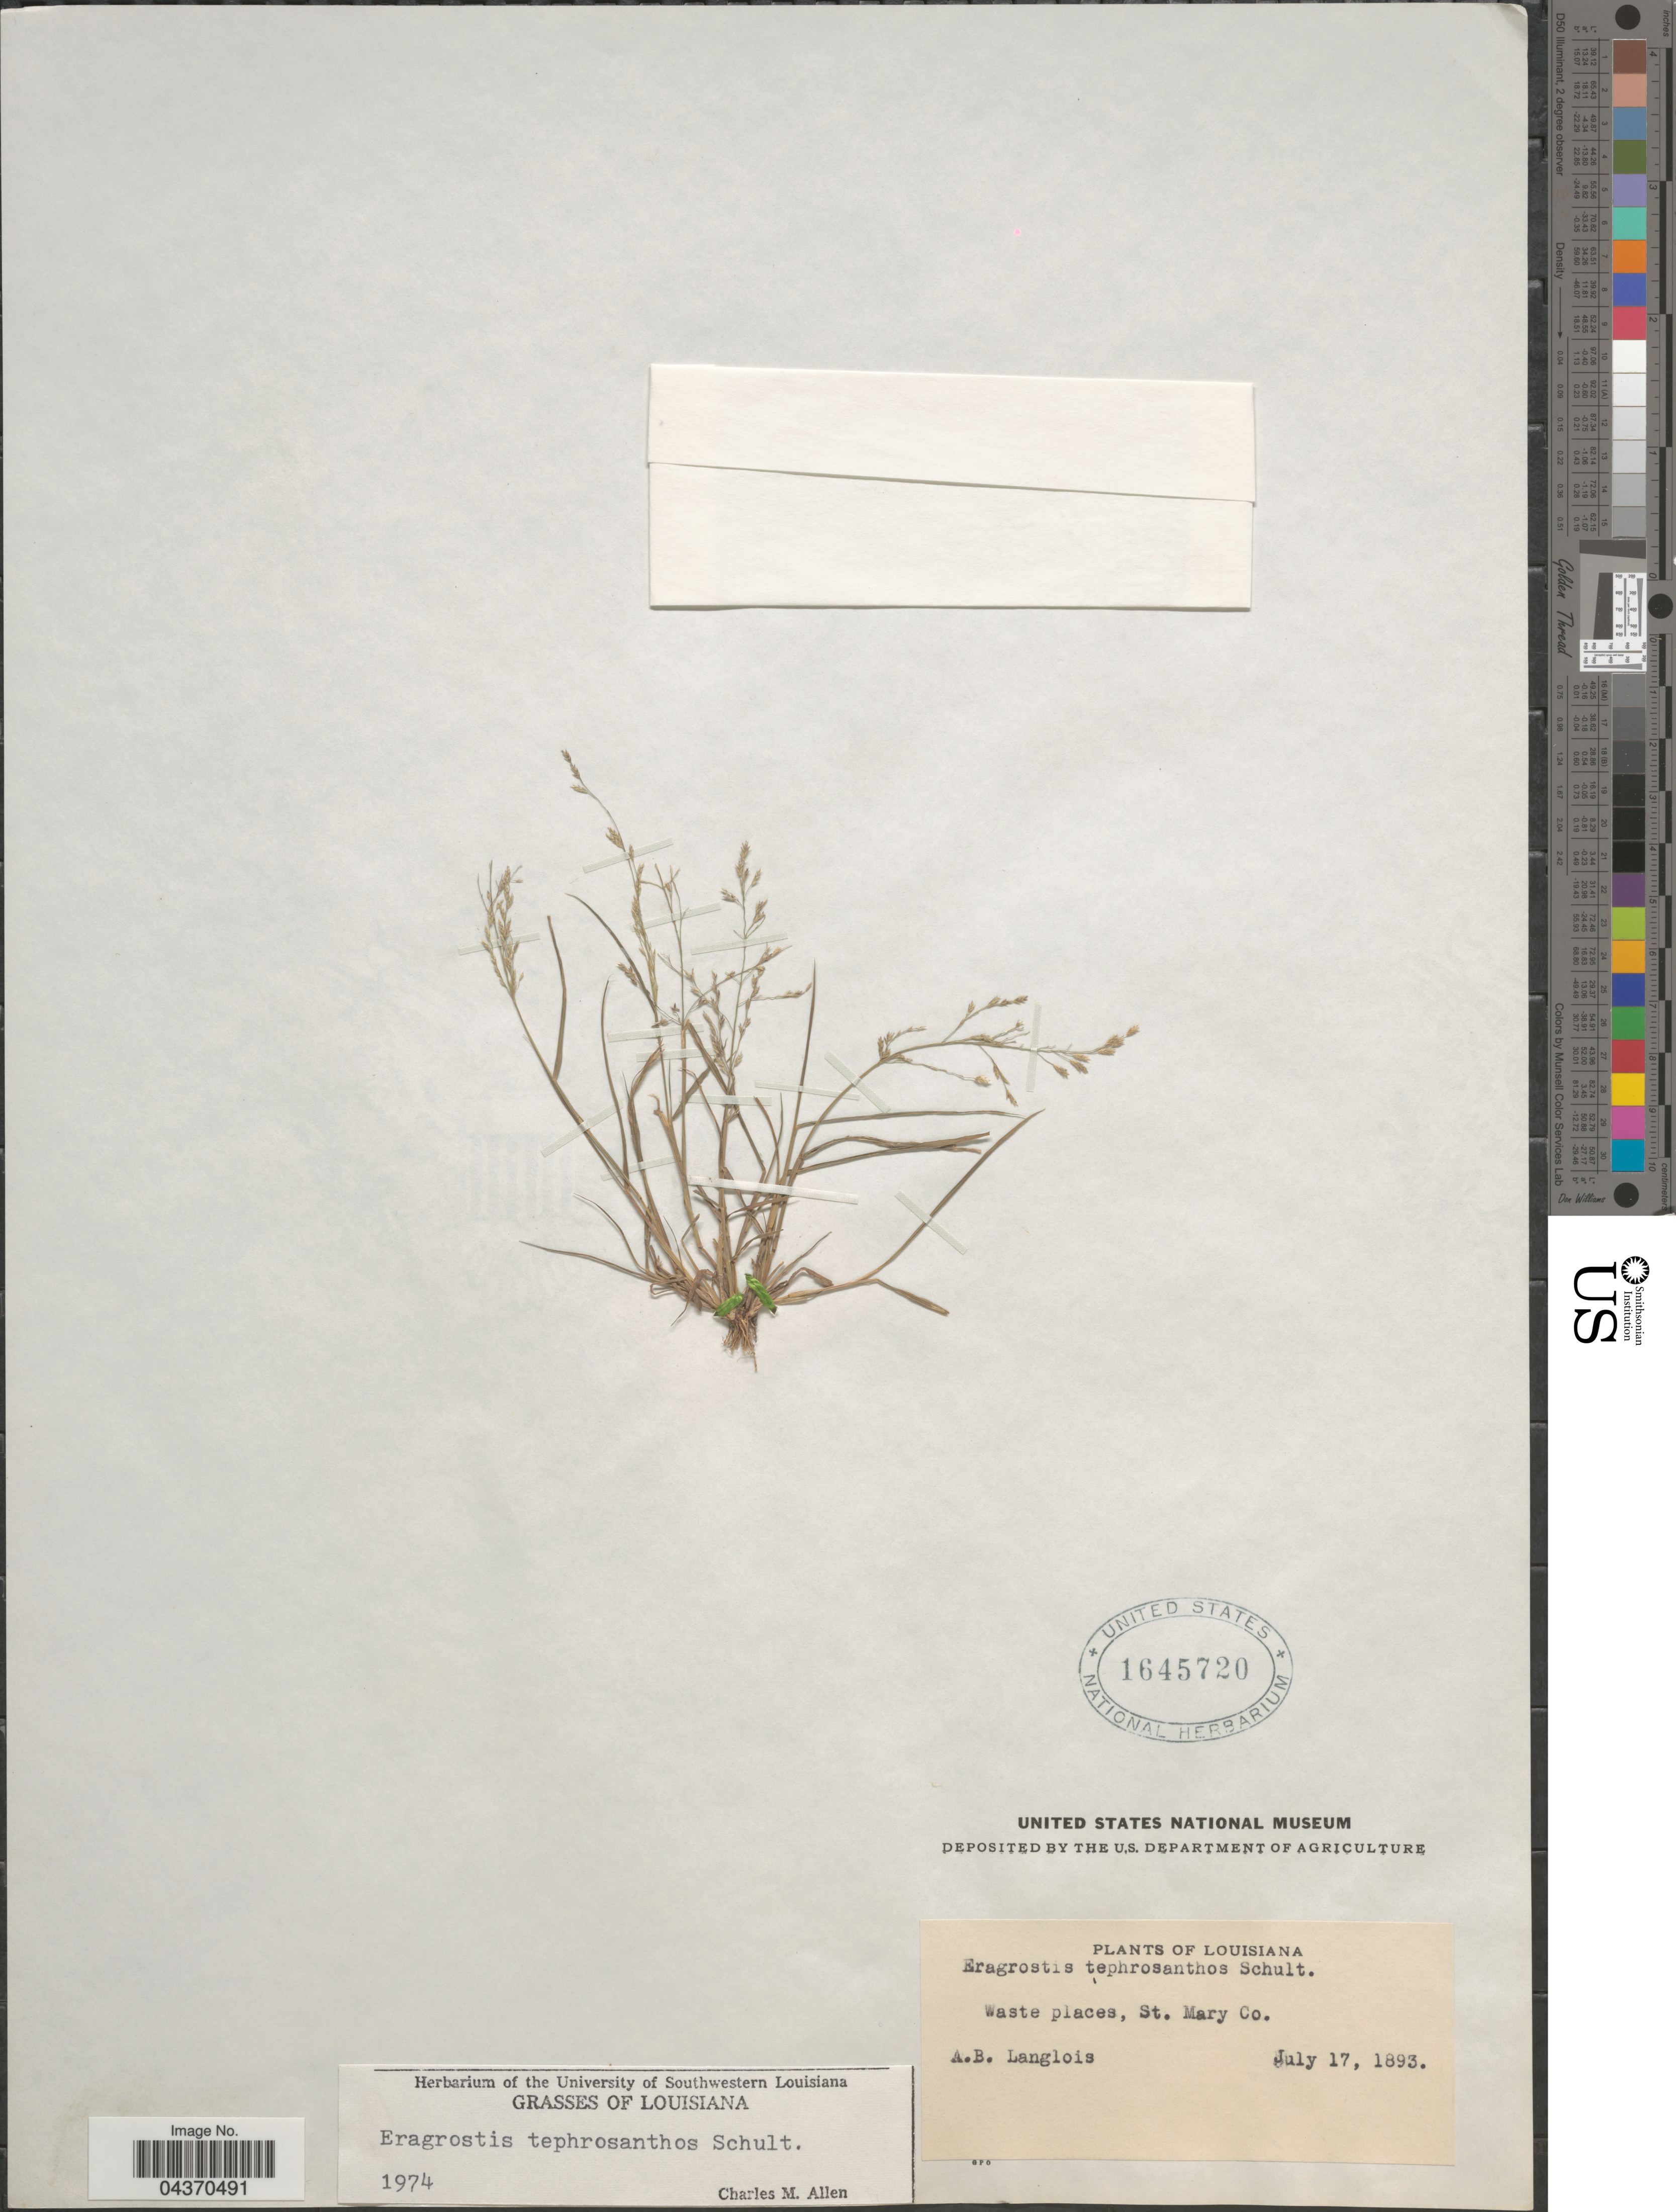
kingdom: Plantae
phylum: Tracheophyta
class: Liliopsida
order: Poales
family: Poaceae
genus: Eragrostis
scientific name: Eragrostis pectinacea var. miserrima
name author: (E. Fourn.) Reeder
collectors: A. Langlois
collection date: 1893-07-17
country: United States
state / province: Louisiana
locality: Waste places, St. Mary Co.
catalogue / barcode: US 1645720